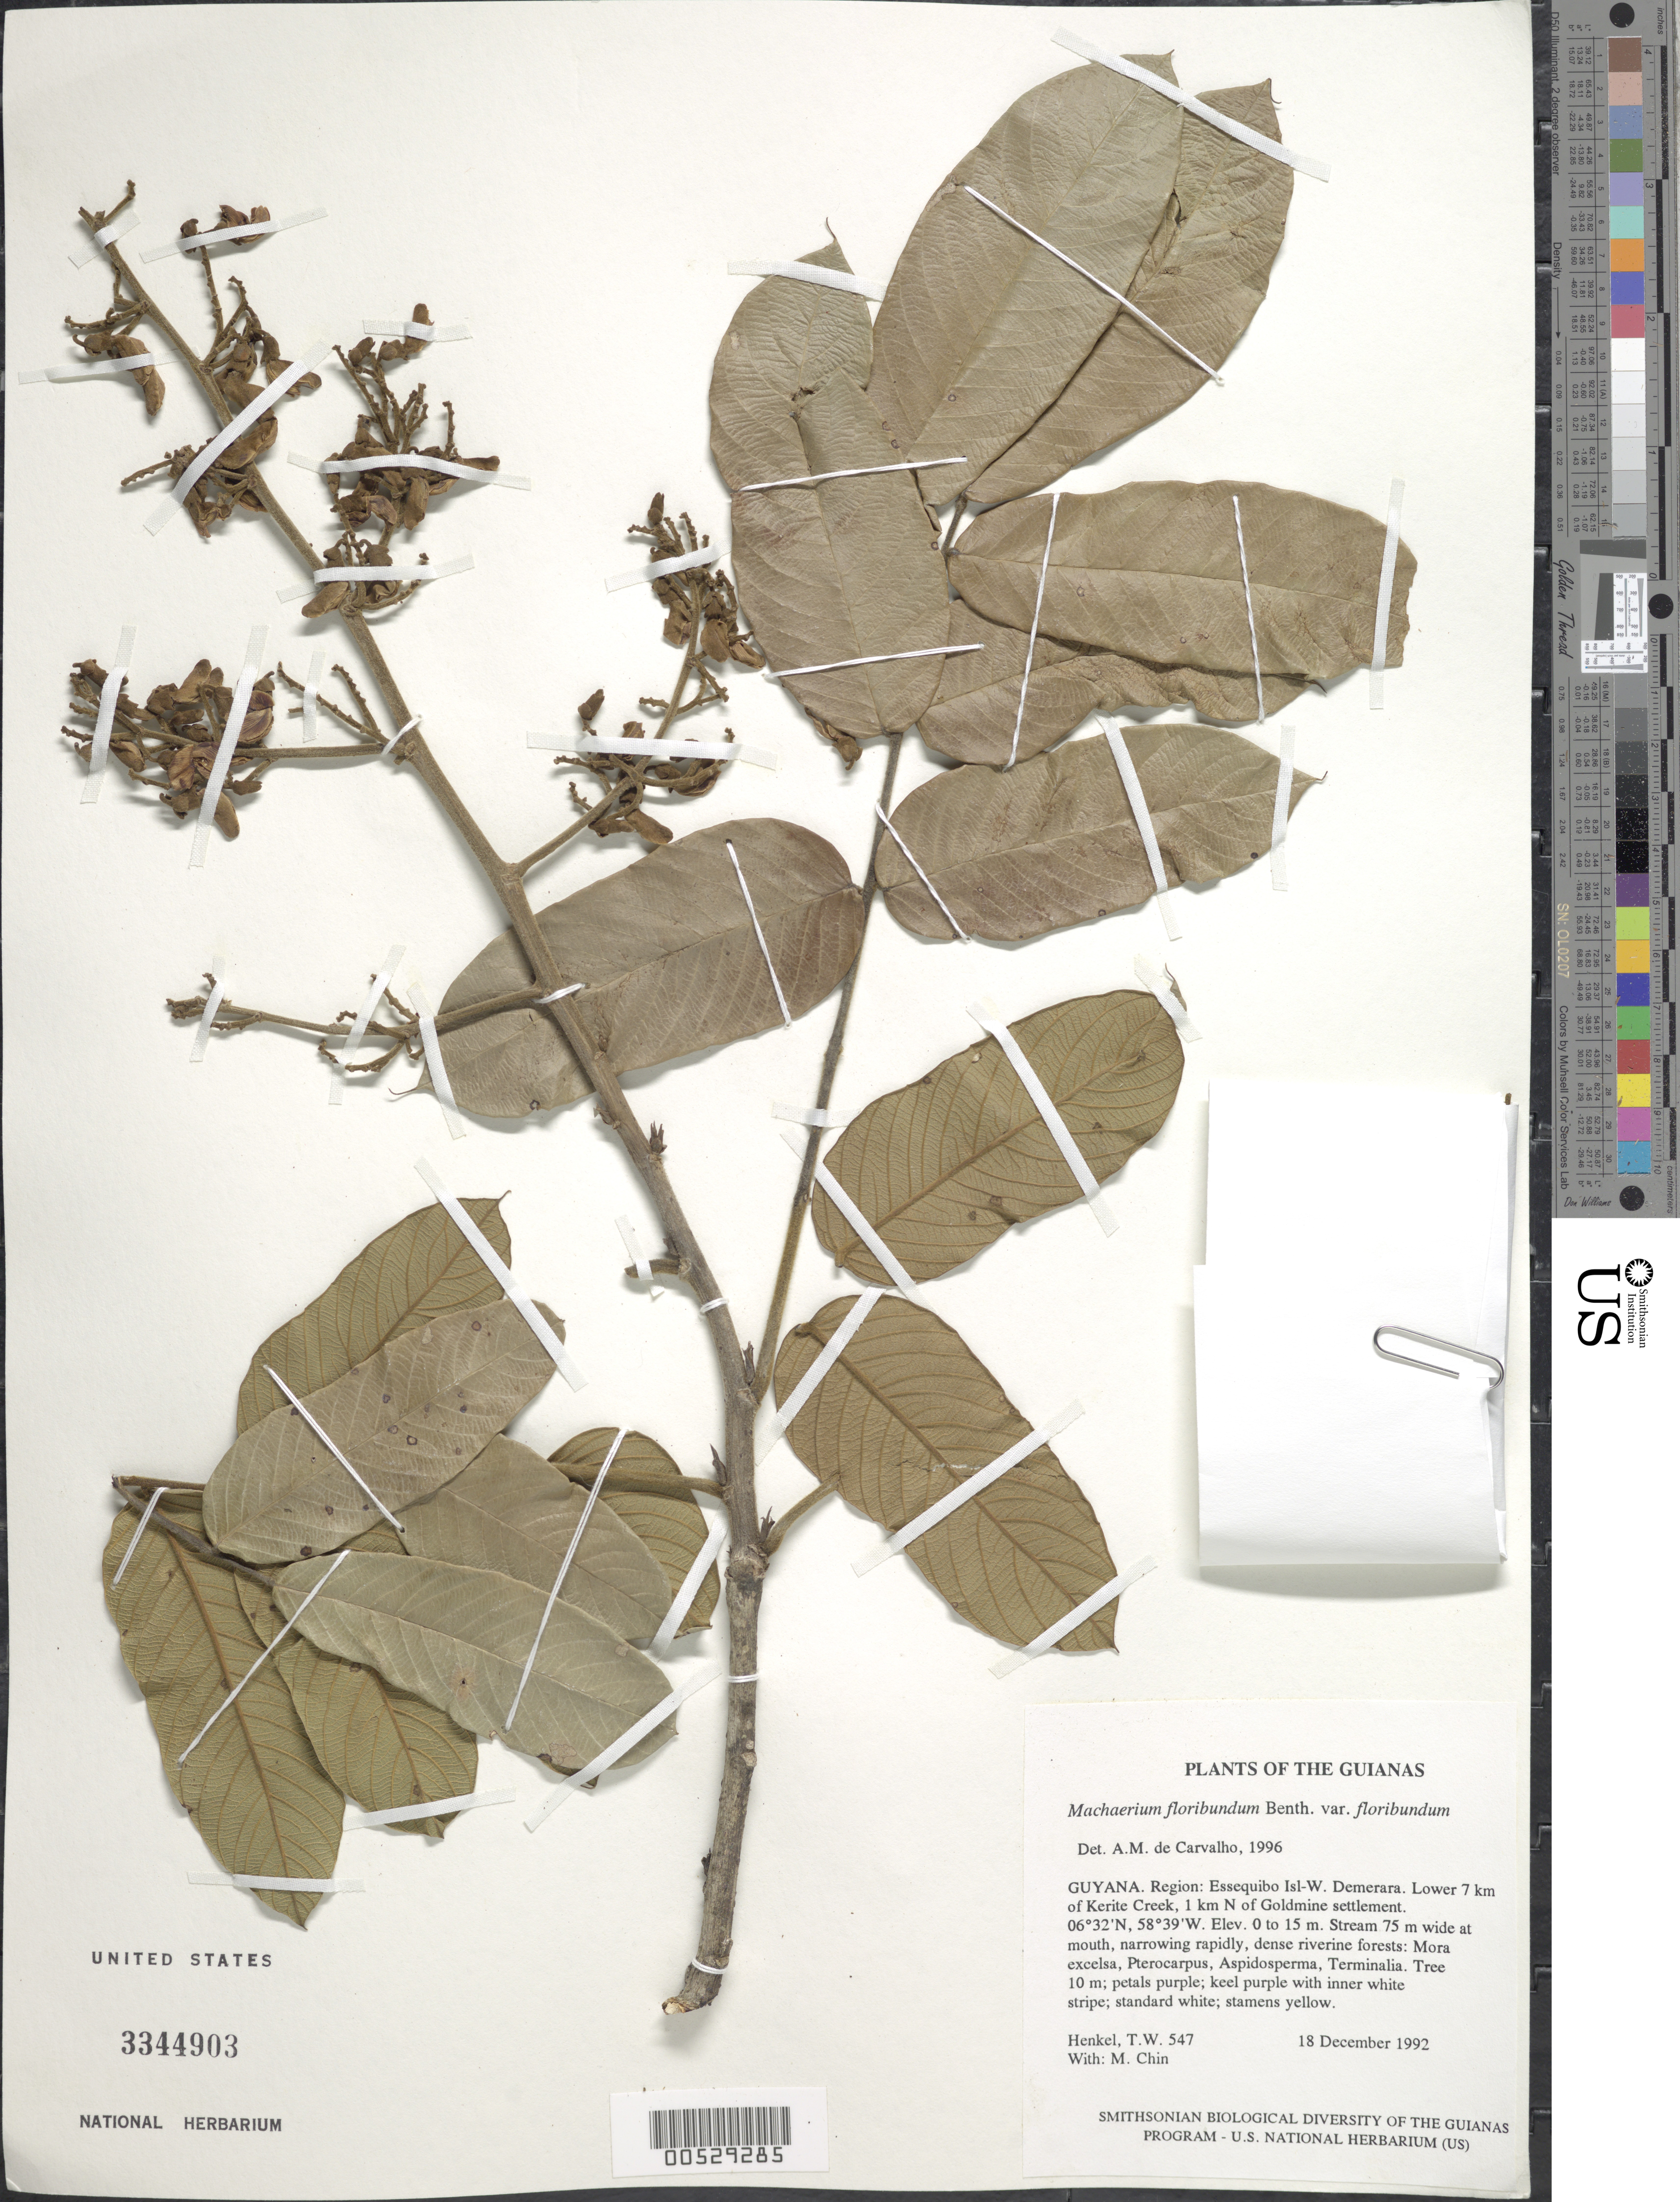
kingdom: Plantae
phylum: Tracheophyta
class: Magnoliopsida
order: Fabales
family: Fabaceae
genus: Machaerium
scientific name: Machaerium floribundum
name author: Benth.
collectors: T. Henkel & M. Chin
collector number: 547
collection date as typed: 18 December 1992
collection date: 1992-12-18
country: Guyana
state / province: Essequibo Isl-W. Demerara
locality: Lower 7 km of Kerite Creek, 1 km N of Goldmine settlement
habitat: Stream 75 m wide at mouth, narrowing rapidly, dense riverine forests: Mora excelsa, Pterocarpus, Aspidosperma, Terminalia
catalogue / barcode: US 3344903